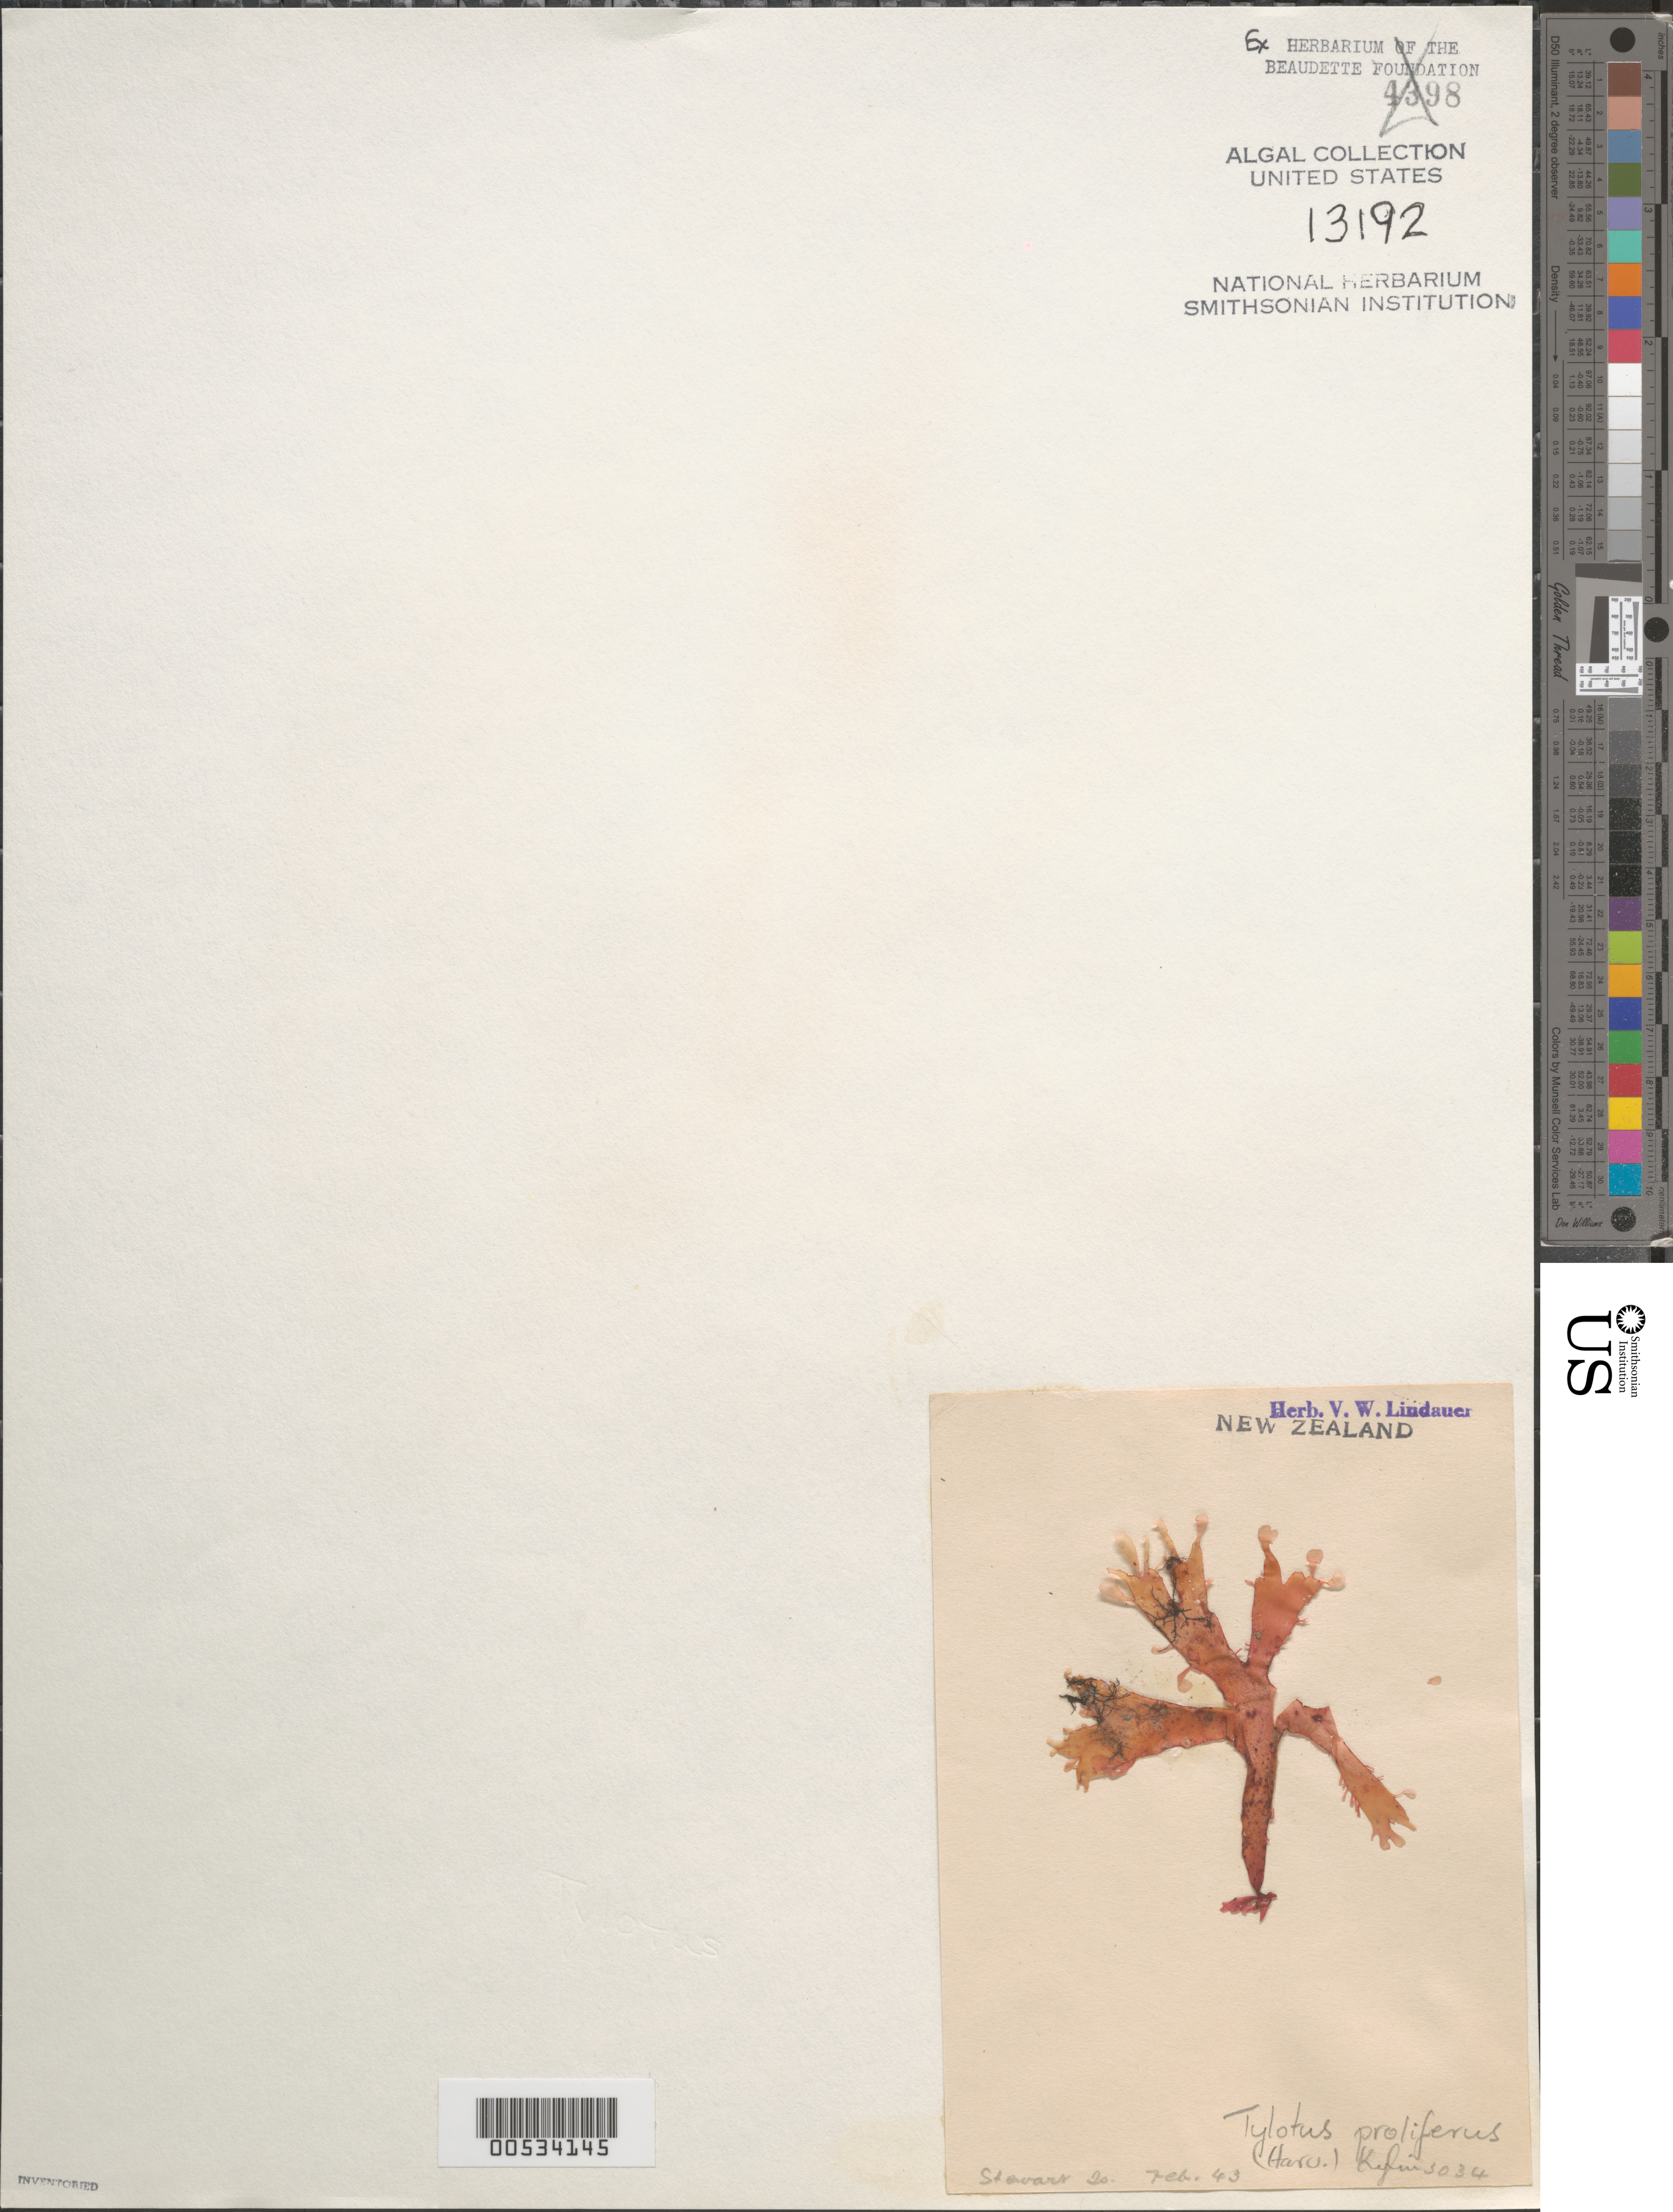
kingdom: Plantae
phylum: Rhodophyta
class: Florideophyceae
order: Gracilariales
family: Gracilariaceae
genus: Gracilaria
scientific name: Gracilaria truncata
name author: G.T.Kraft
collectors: V. Lindauer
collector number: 3034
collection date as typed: Feb 1943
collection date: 1943-02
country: New Zealand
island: Stewart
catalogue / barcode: US 13192